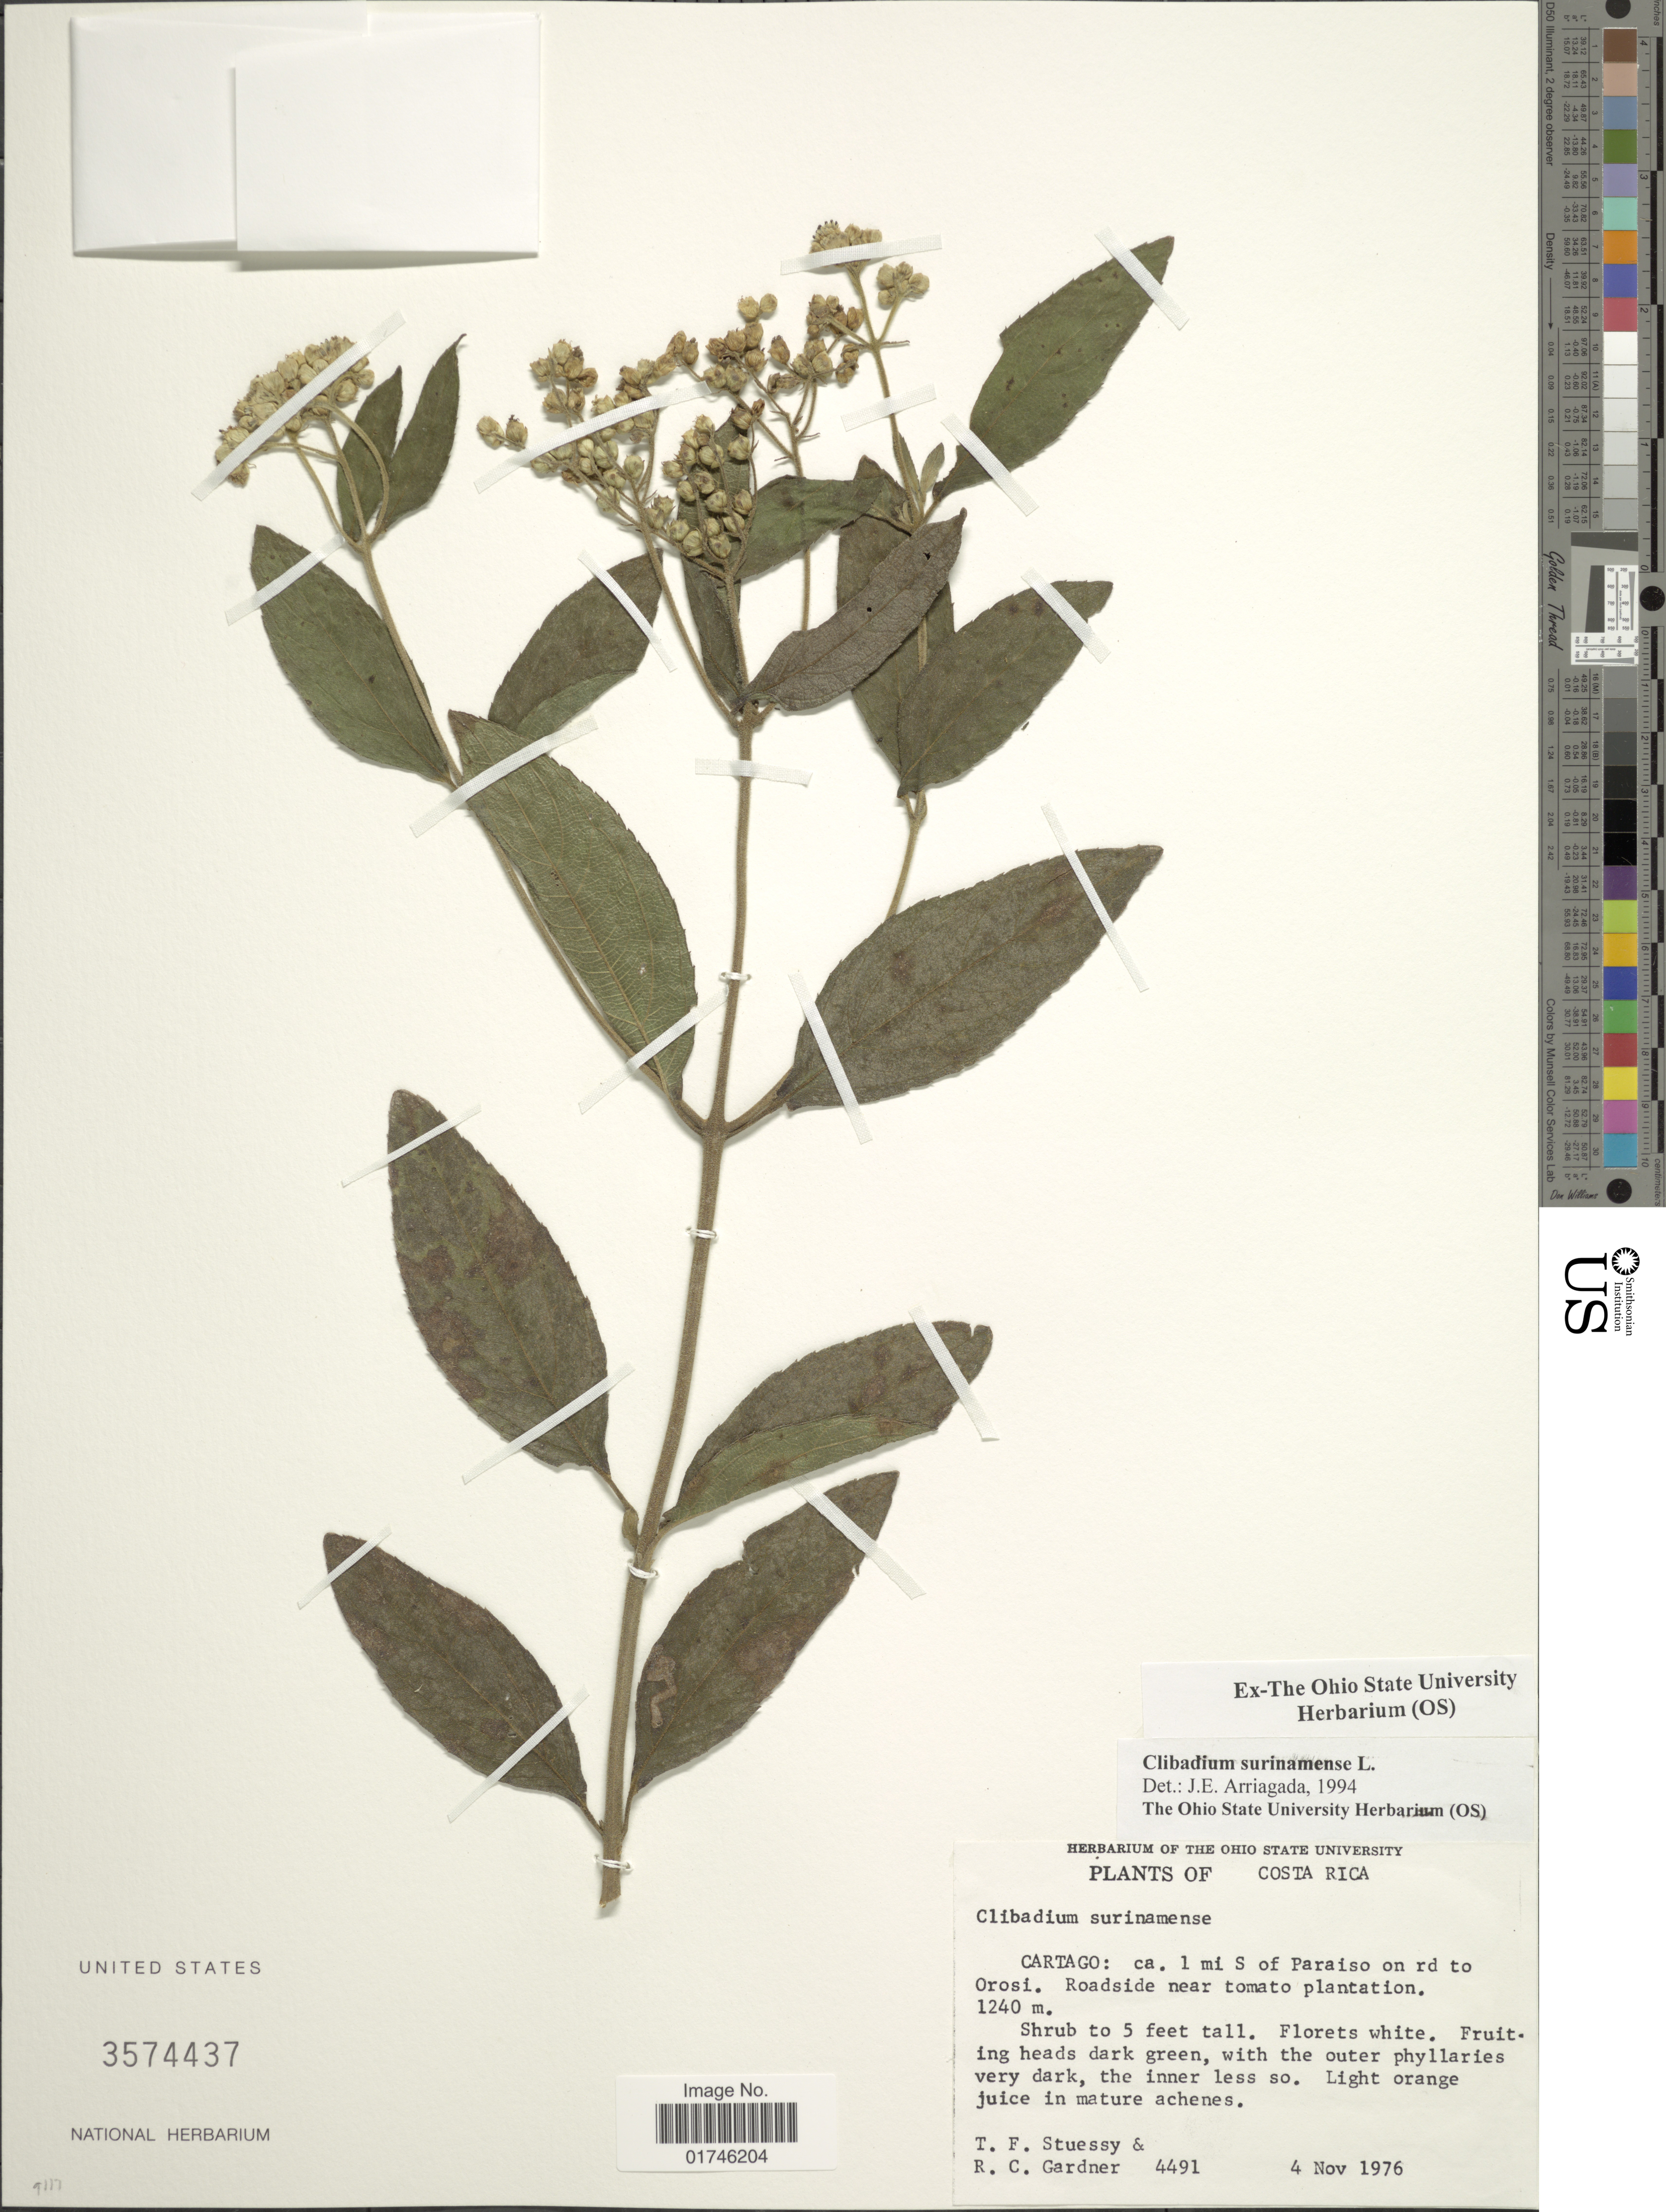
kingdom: Plantae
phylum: Tracheophyta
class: Magnoliopsida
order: Asterales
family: Asteraceae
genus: Clibadium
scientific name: Clibadium surinamense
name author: L.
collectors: T. Stuessy & R. C. Gardner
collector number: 4491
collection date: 1976-11-04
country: Costa Rica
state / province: Cartago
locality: Cartago: ca. 1 S of Paraiso on rd to Orosi. Roadside near tomato plantation.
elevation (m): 1240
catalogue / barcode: US 3574437